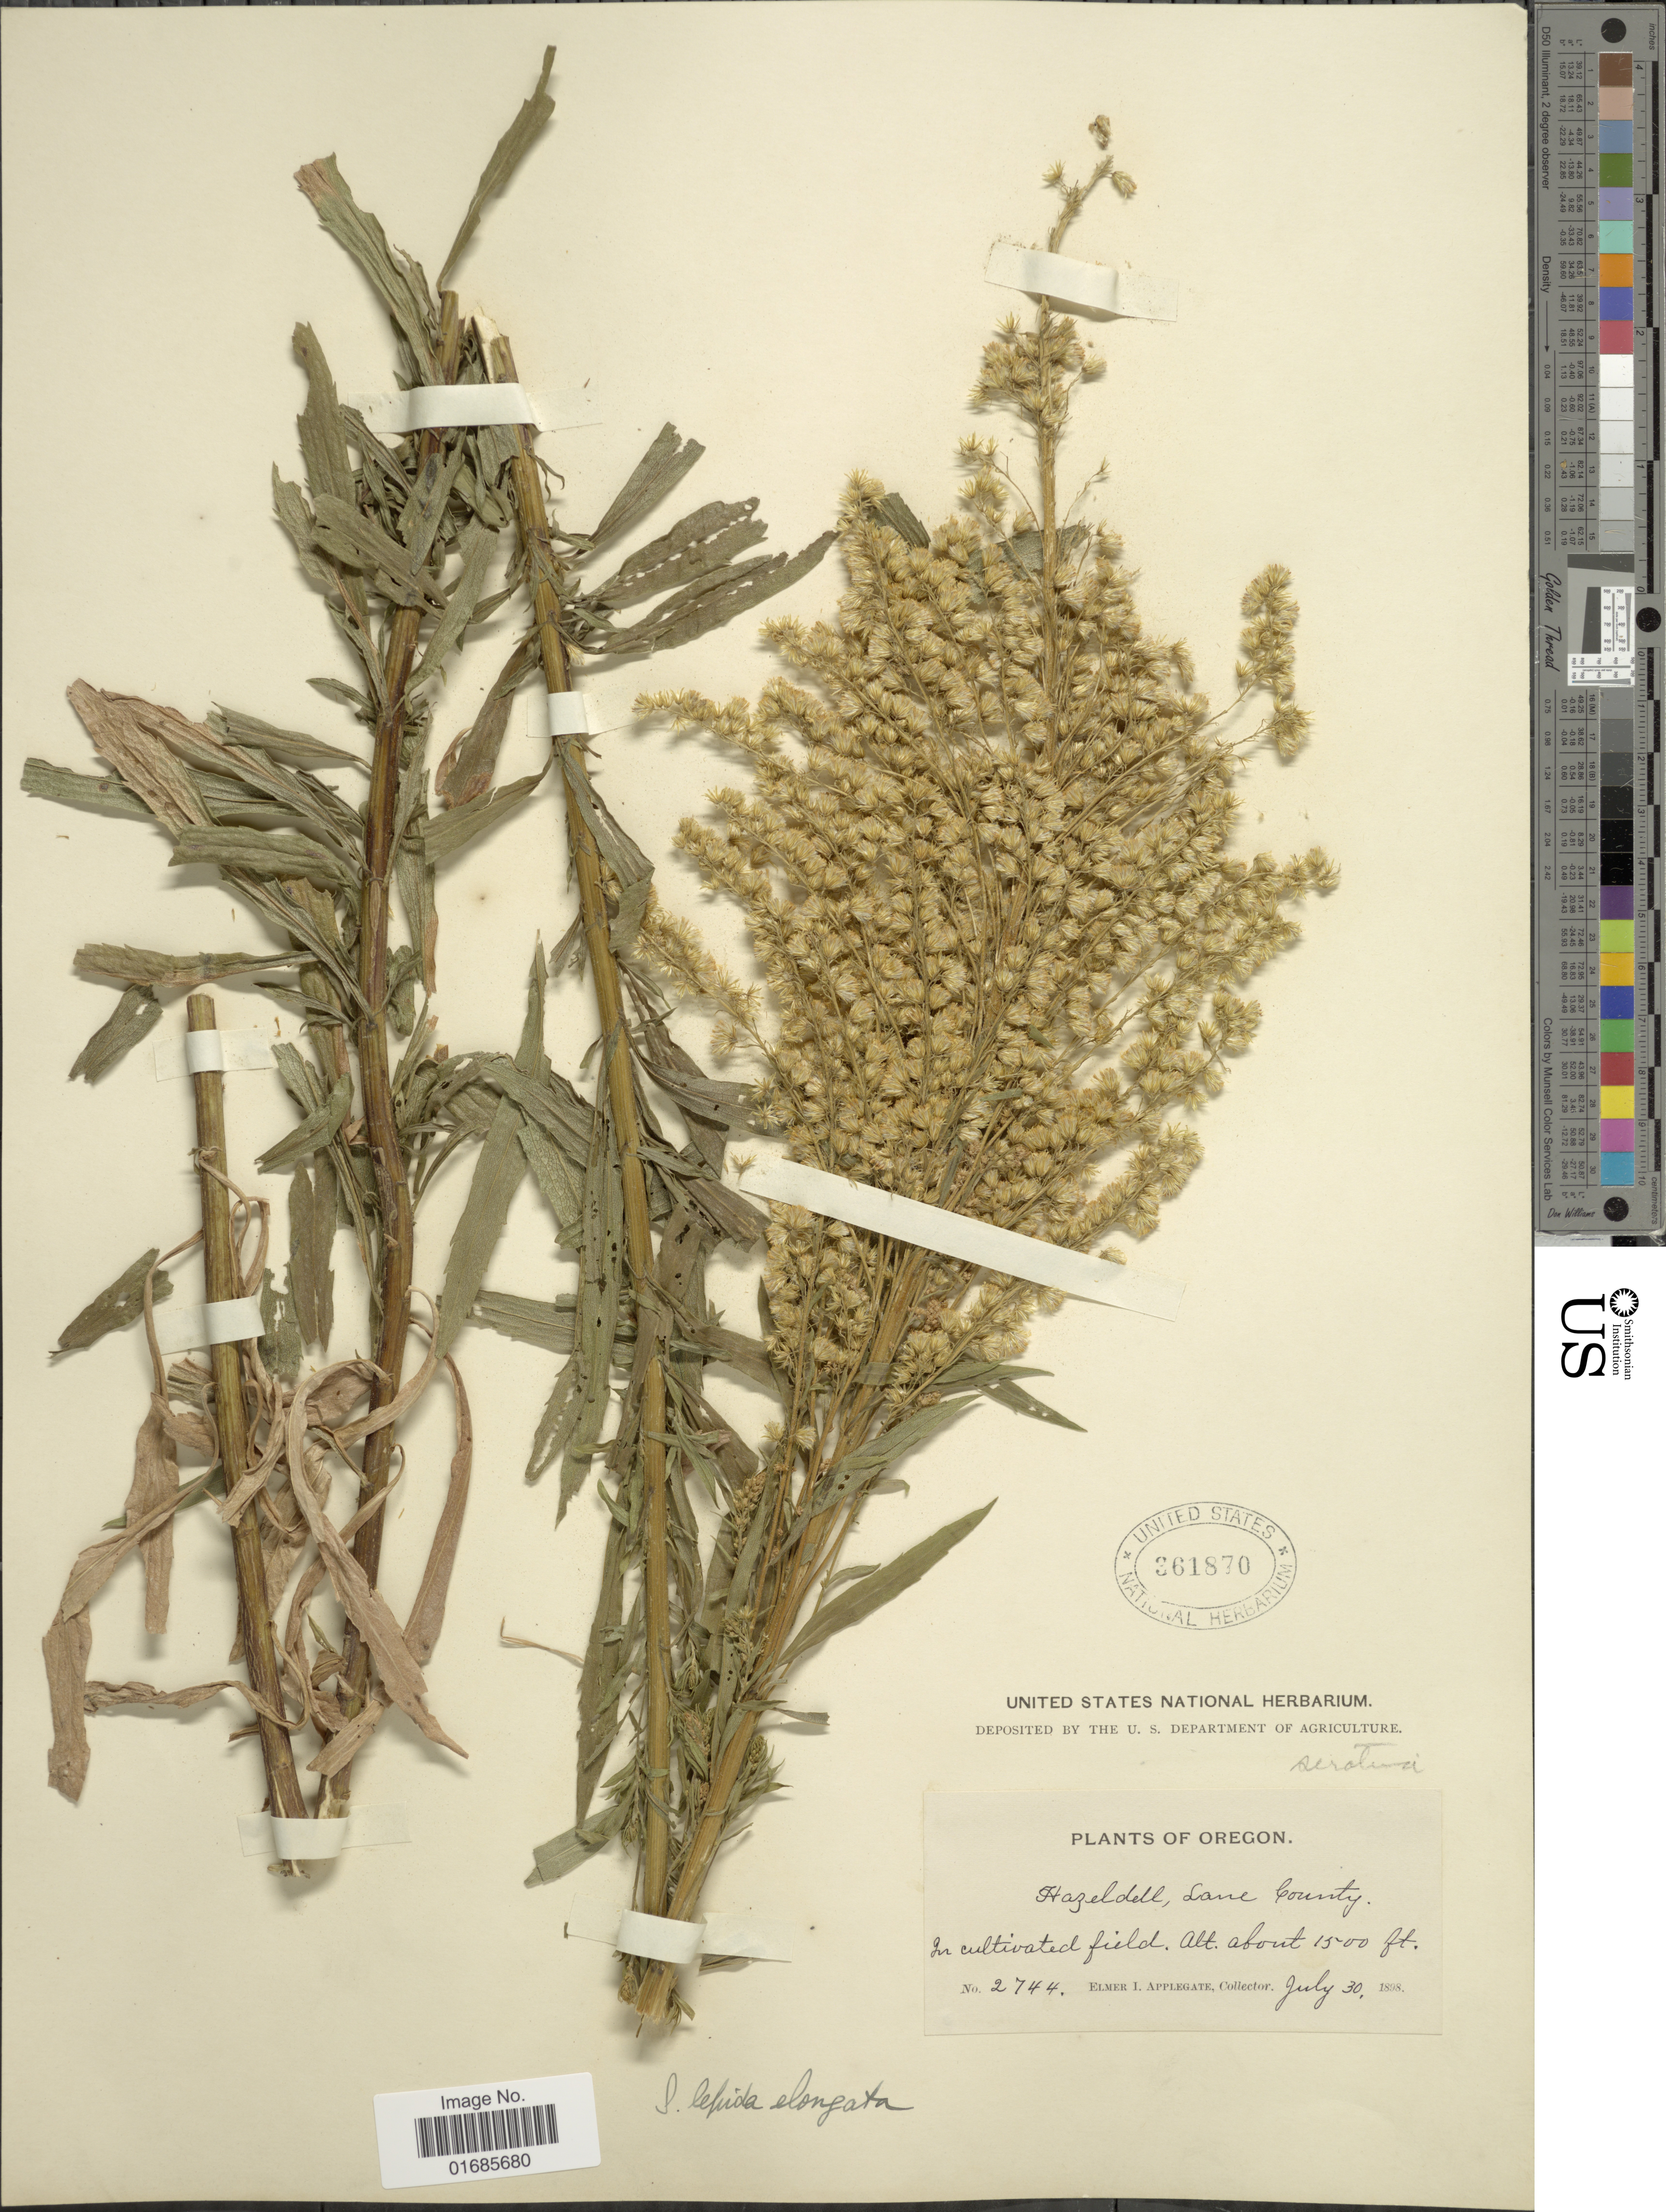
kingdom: Plantae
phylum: Tracheophyta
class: Magnoliopsida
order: Asterales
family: Asteraceae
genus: Solidago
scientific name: Solidago canadensis var. salebrosa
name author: (Piper) M.E. Jones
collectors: E. I. Applegate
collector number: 2744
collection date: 1898-07-30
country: United States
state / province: Oregon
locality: Hazeldell, Lane County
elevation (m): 457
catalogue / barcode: US 361870